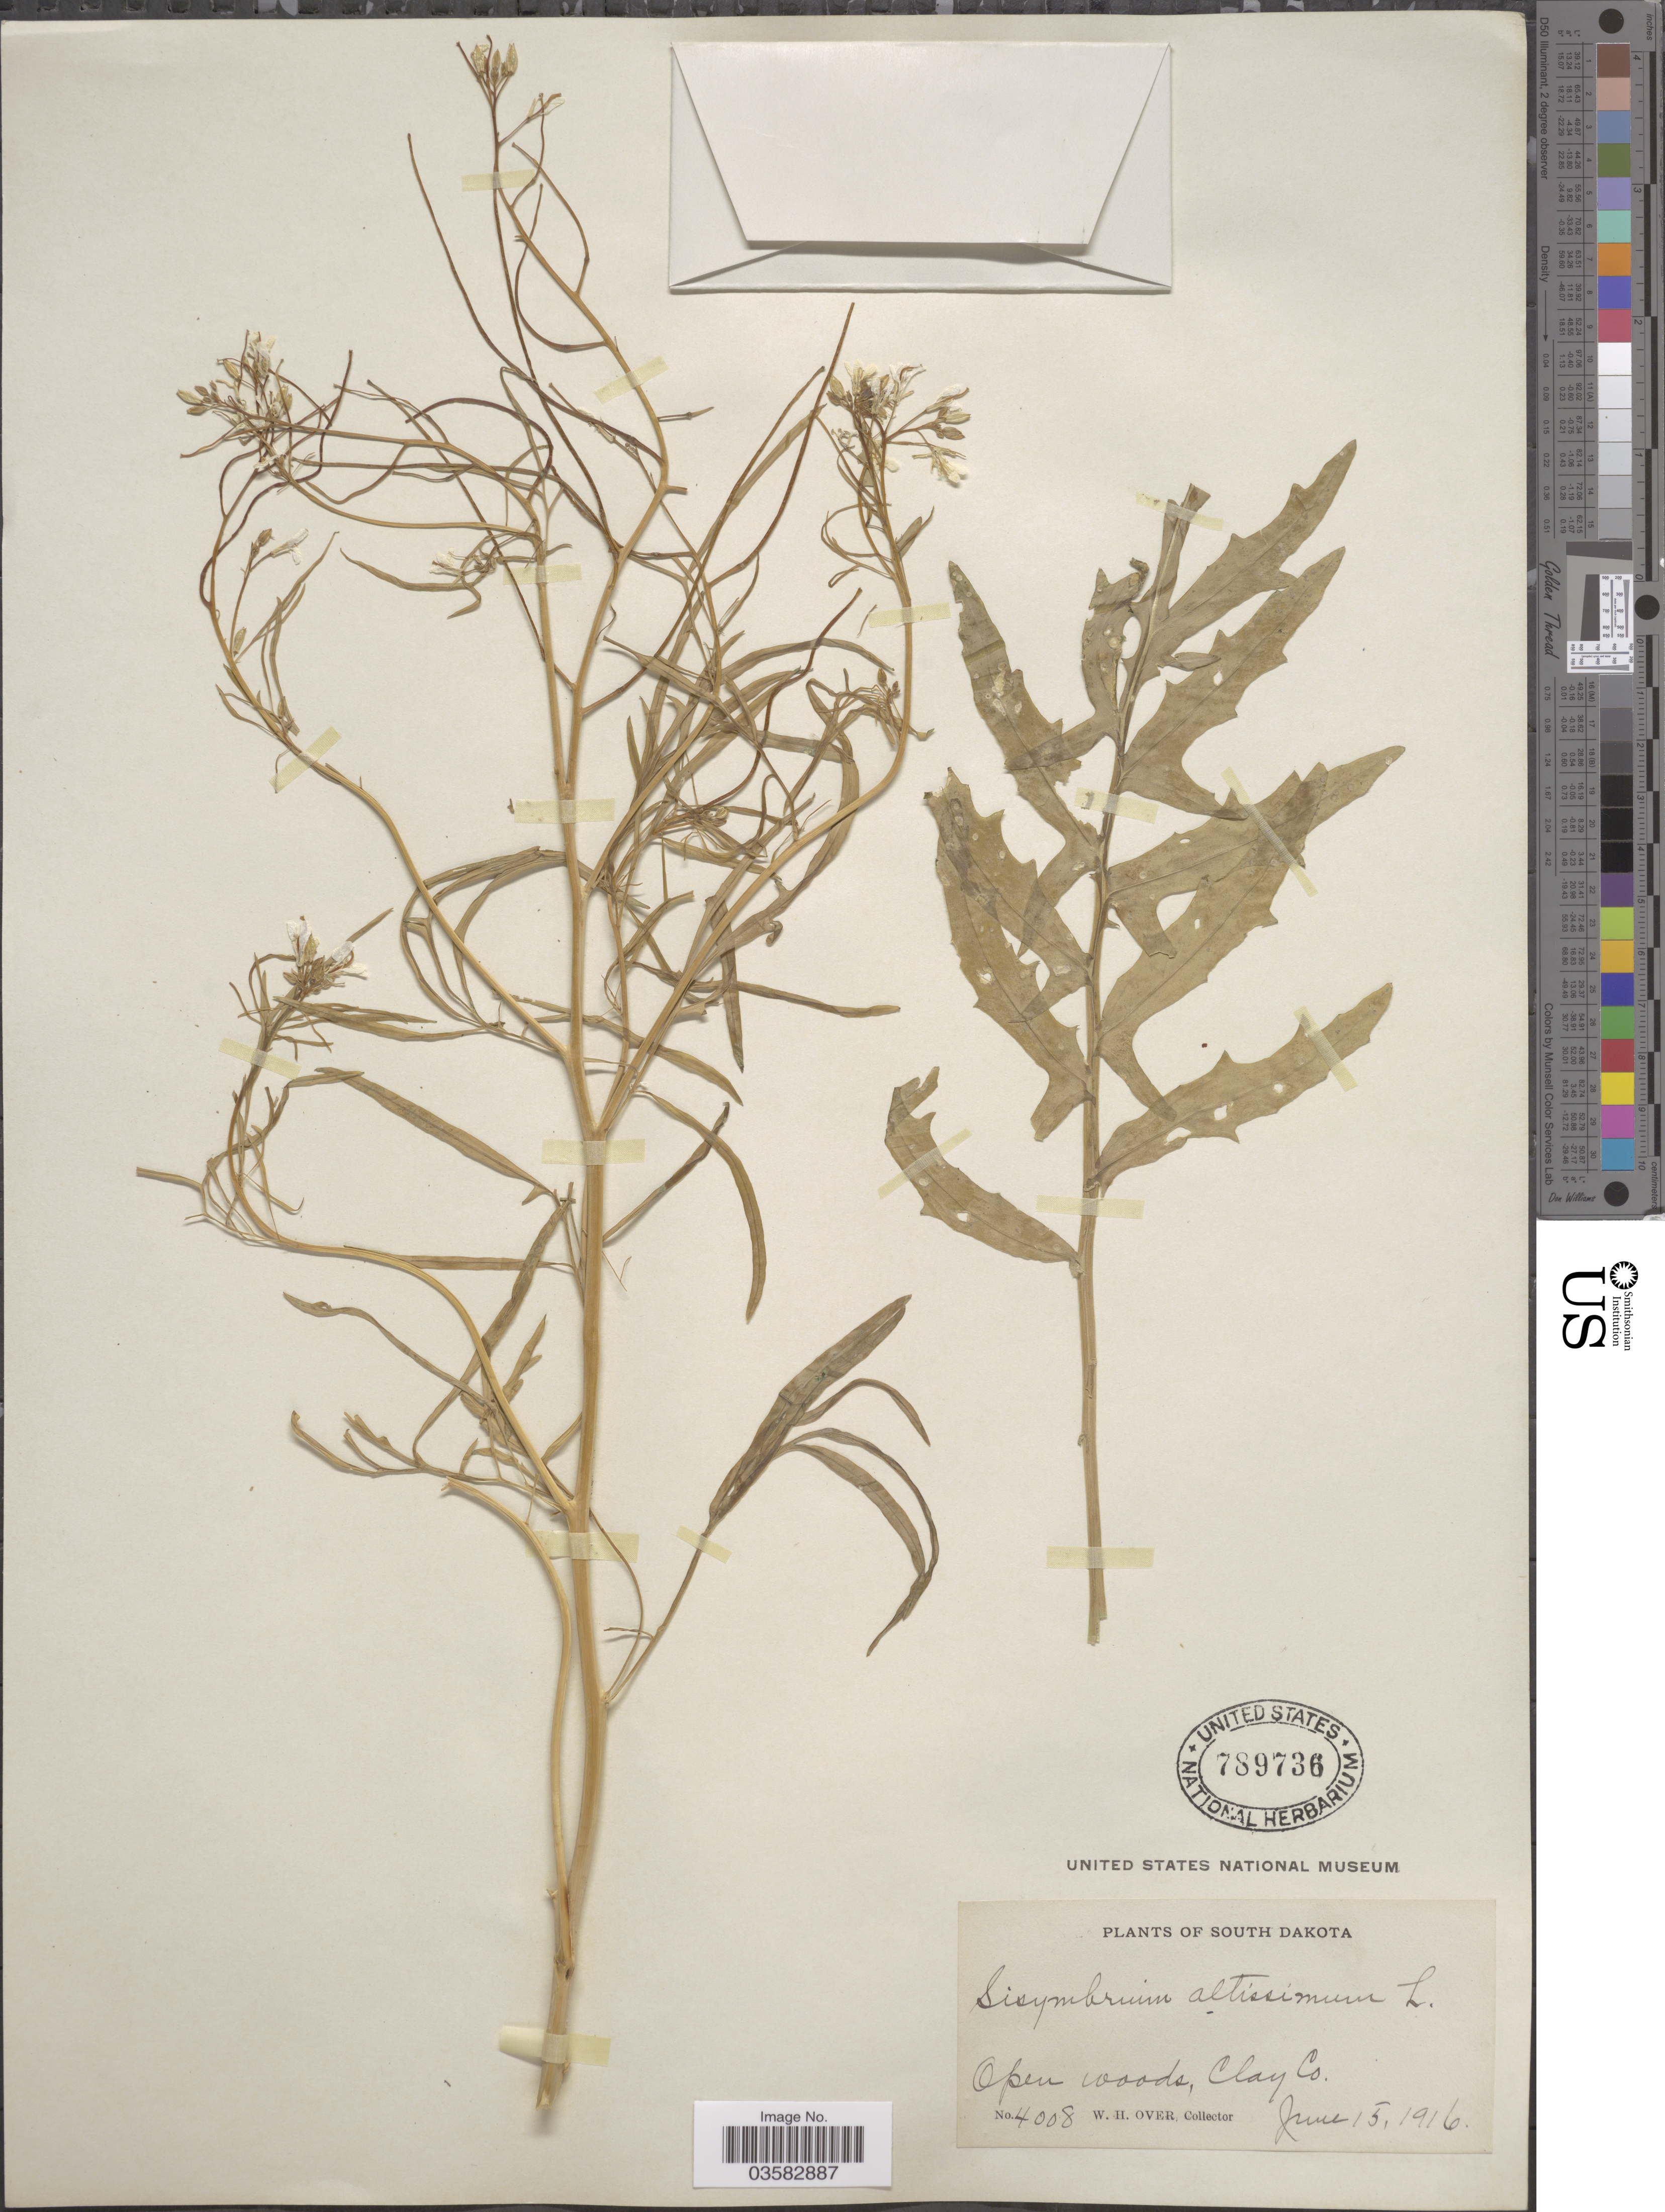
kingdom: Plantae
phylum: Tracheophyta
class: Magnoliopsida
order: Brassicales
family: Brassicaceae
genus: Sisymbrium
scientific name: Sisymbrium altissimum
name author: L.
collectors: W. Over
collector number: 4008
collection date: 1916-06-15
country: United States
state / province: South Dakota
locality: Open woods, Clay Co.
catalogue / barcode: US 789736